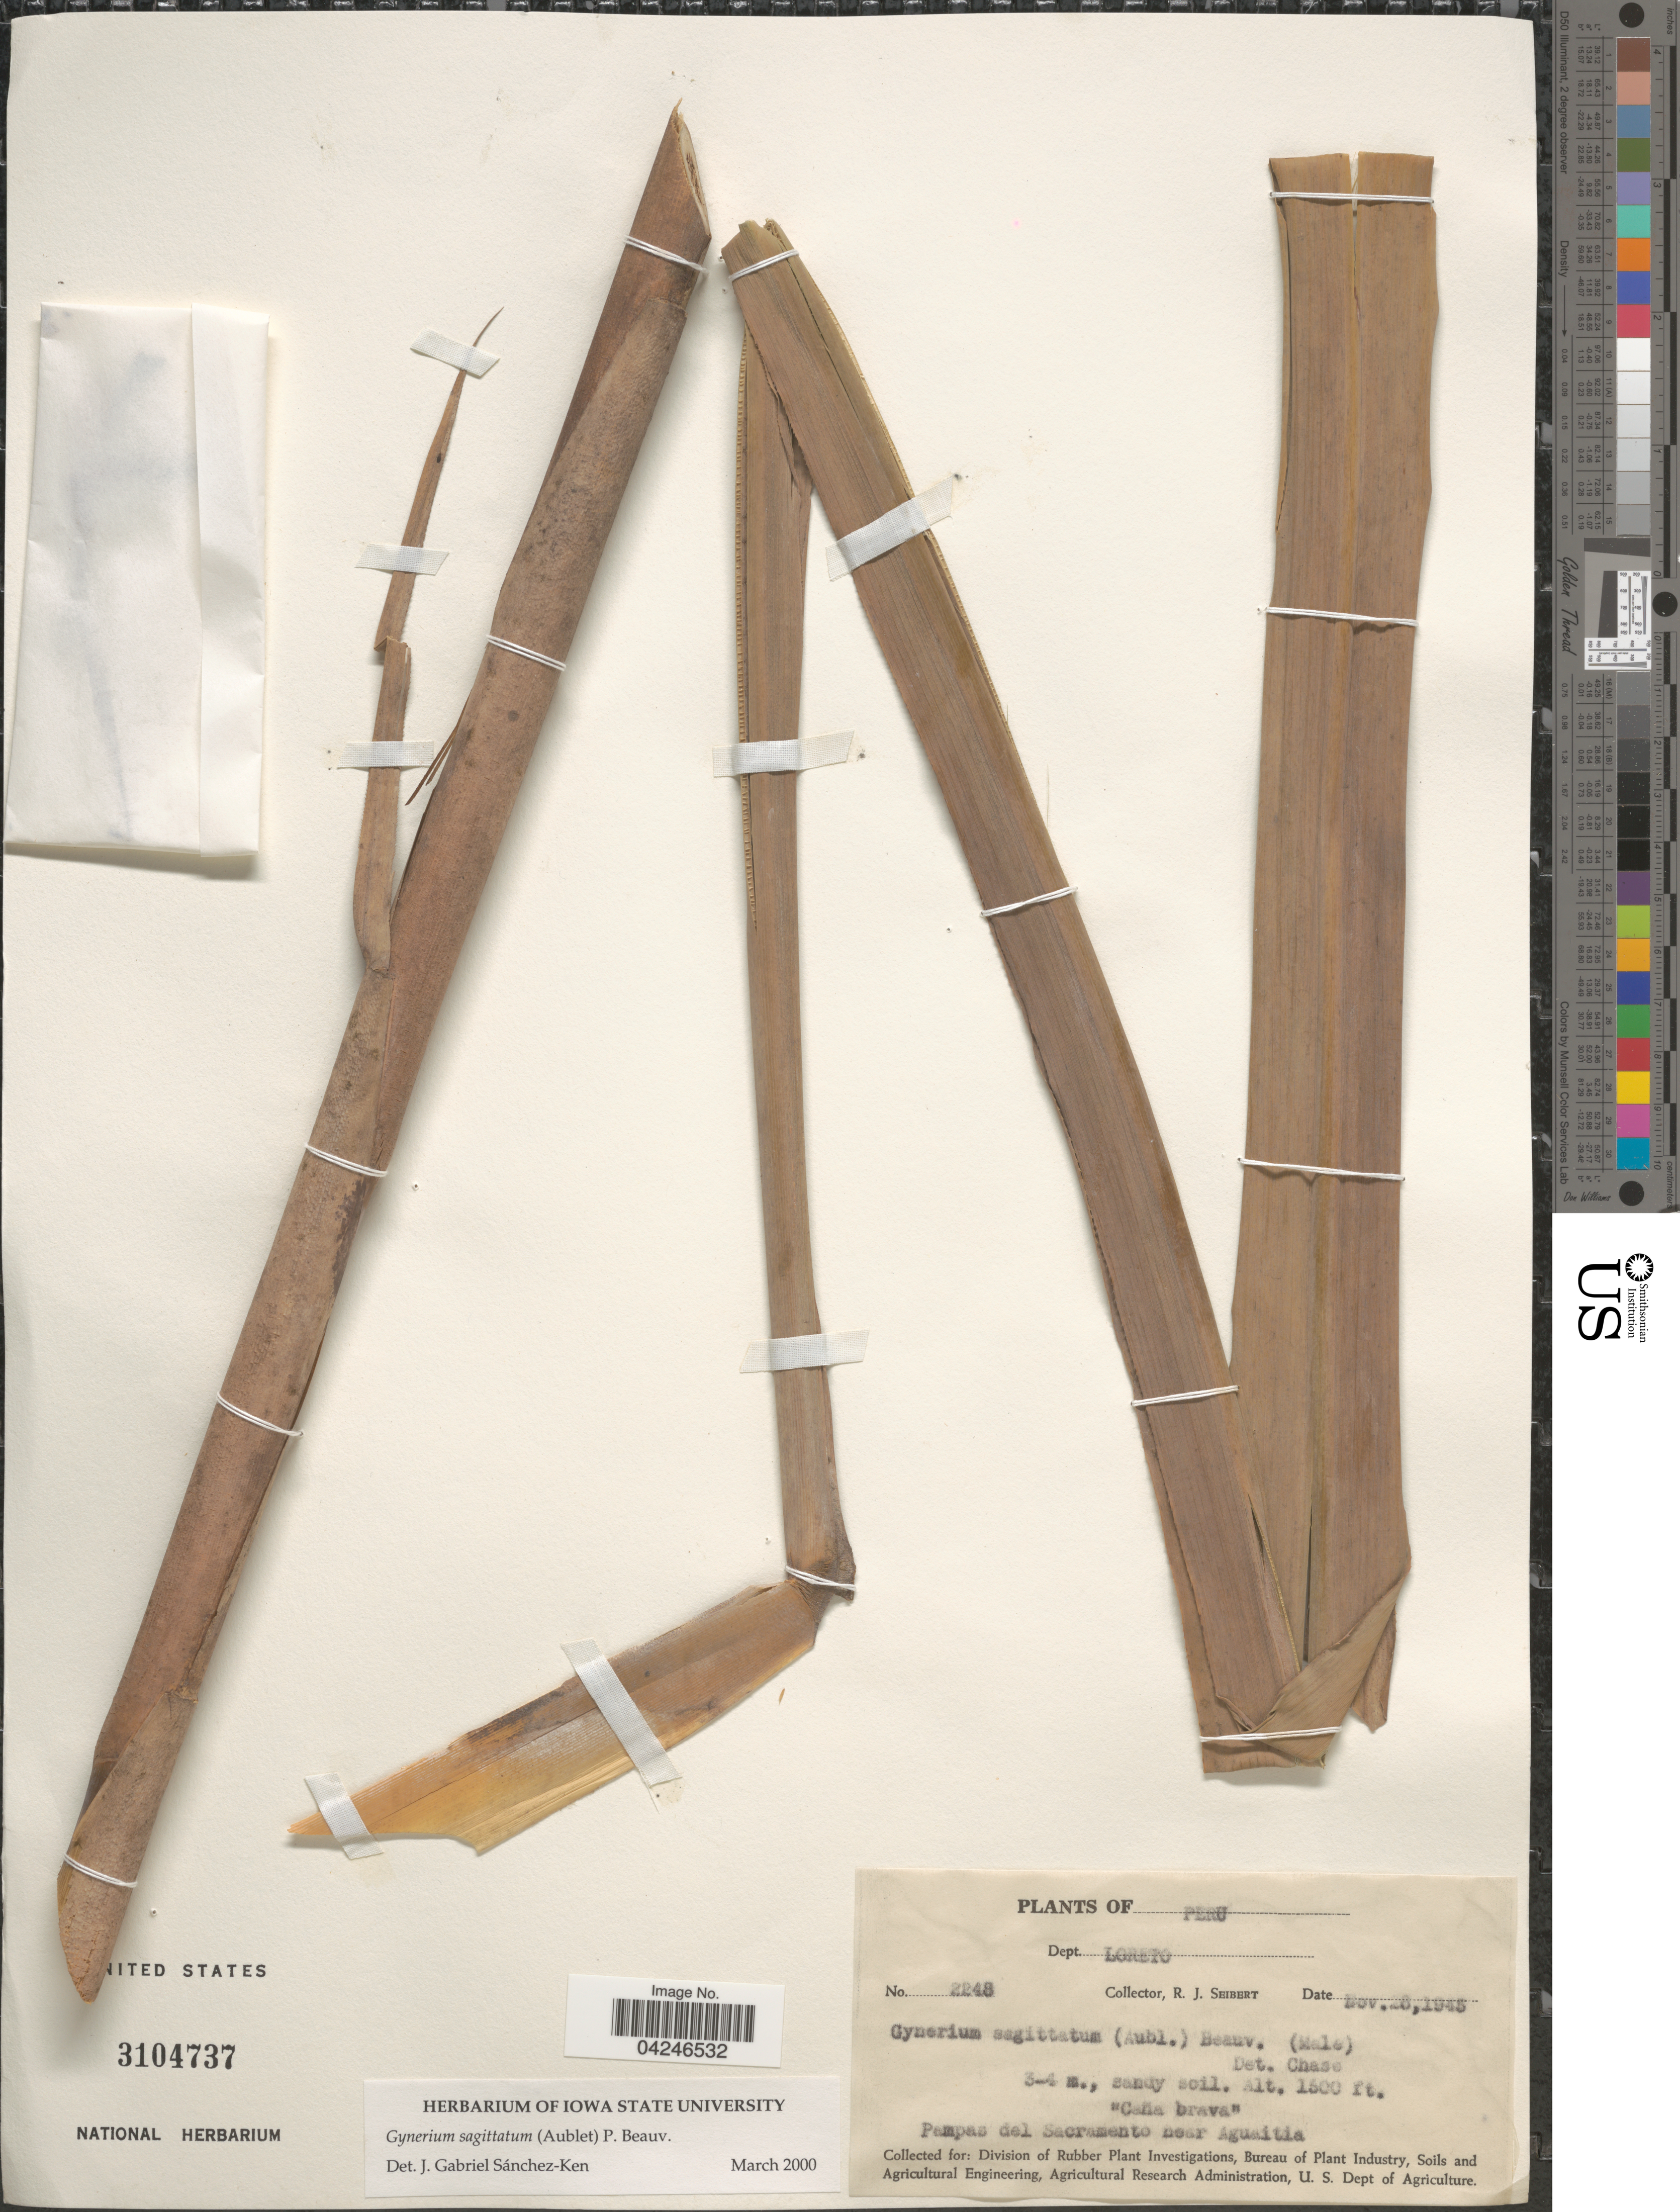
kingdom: Plantae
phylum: Tracheophyta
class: Liliopsida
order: Poales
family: Poaceae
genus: Gynerium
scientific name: Gynerium sagittatum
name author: (Aubl.) P. Beauv.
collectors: R. J. Seibert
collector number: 2248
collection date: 1945-11-28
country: Peru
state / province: Loreto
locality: Dept. Loreto. Pampas del Sacramento near Aguaitia.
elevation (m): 457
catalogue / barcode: US 3104737